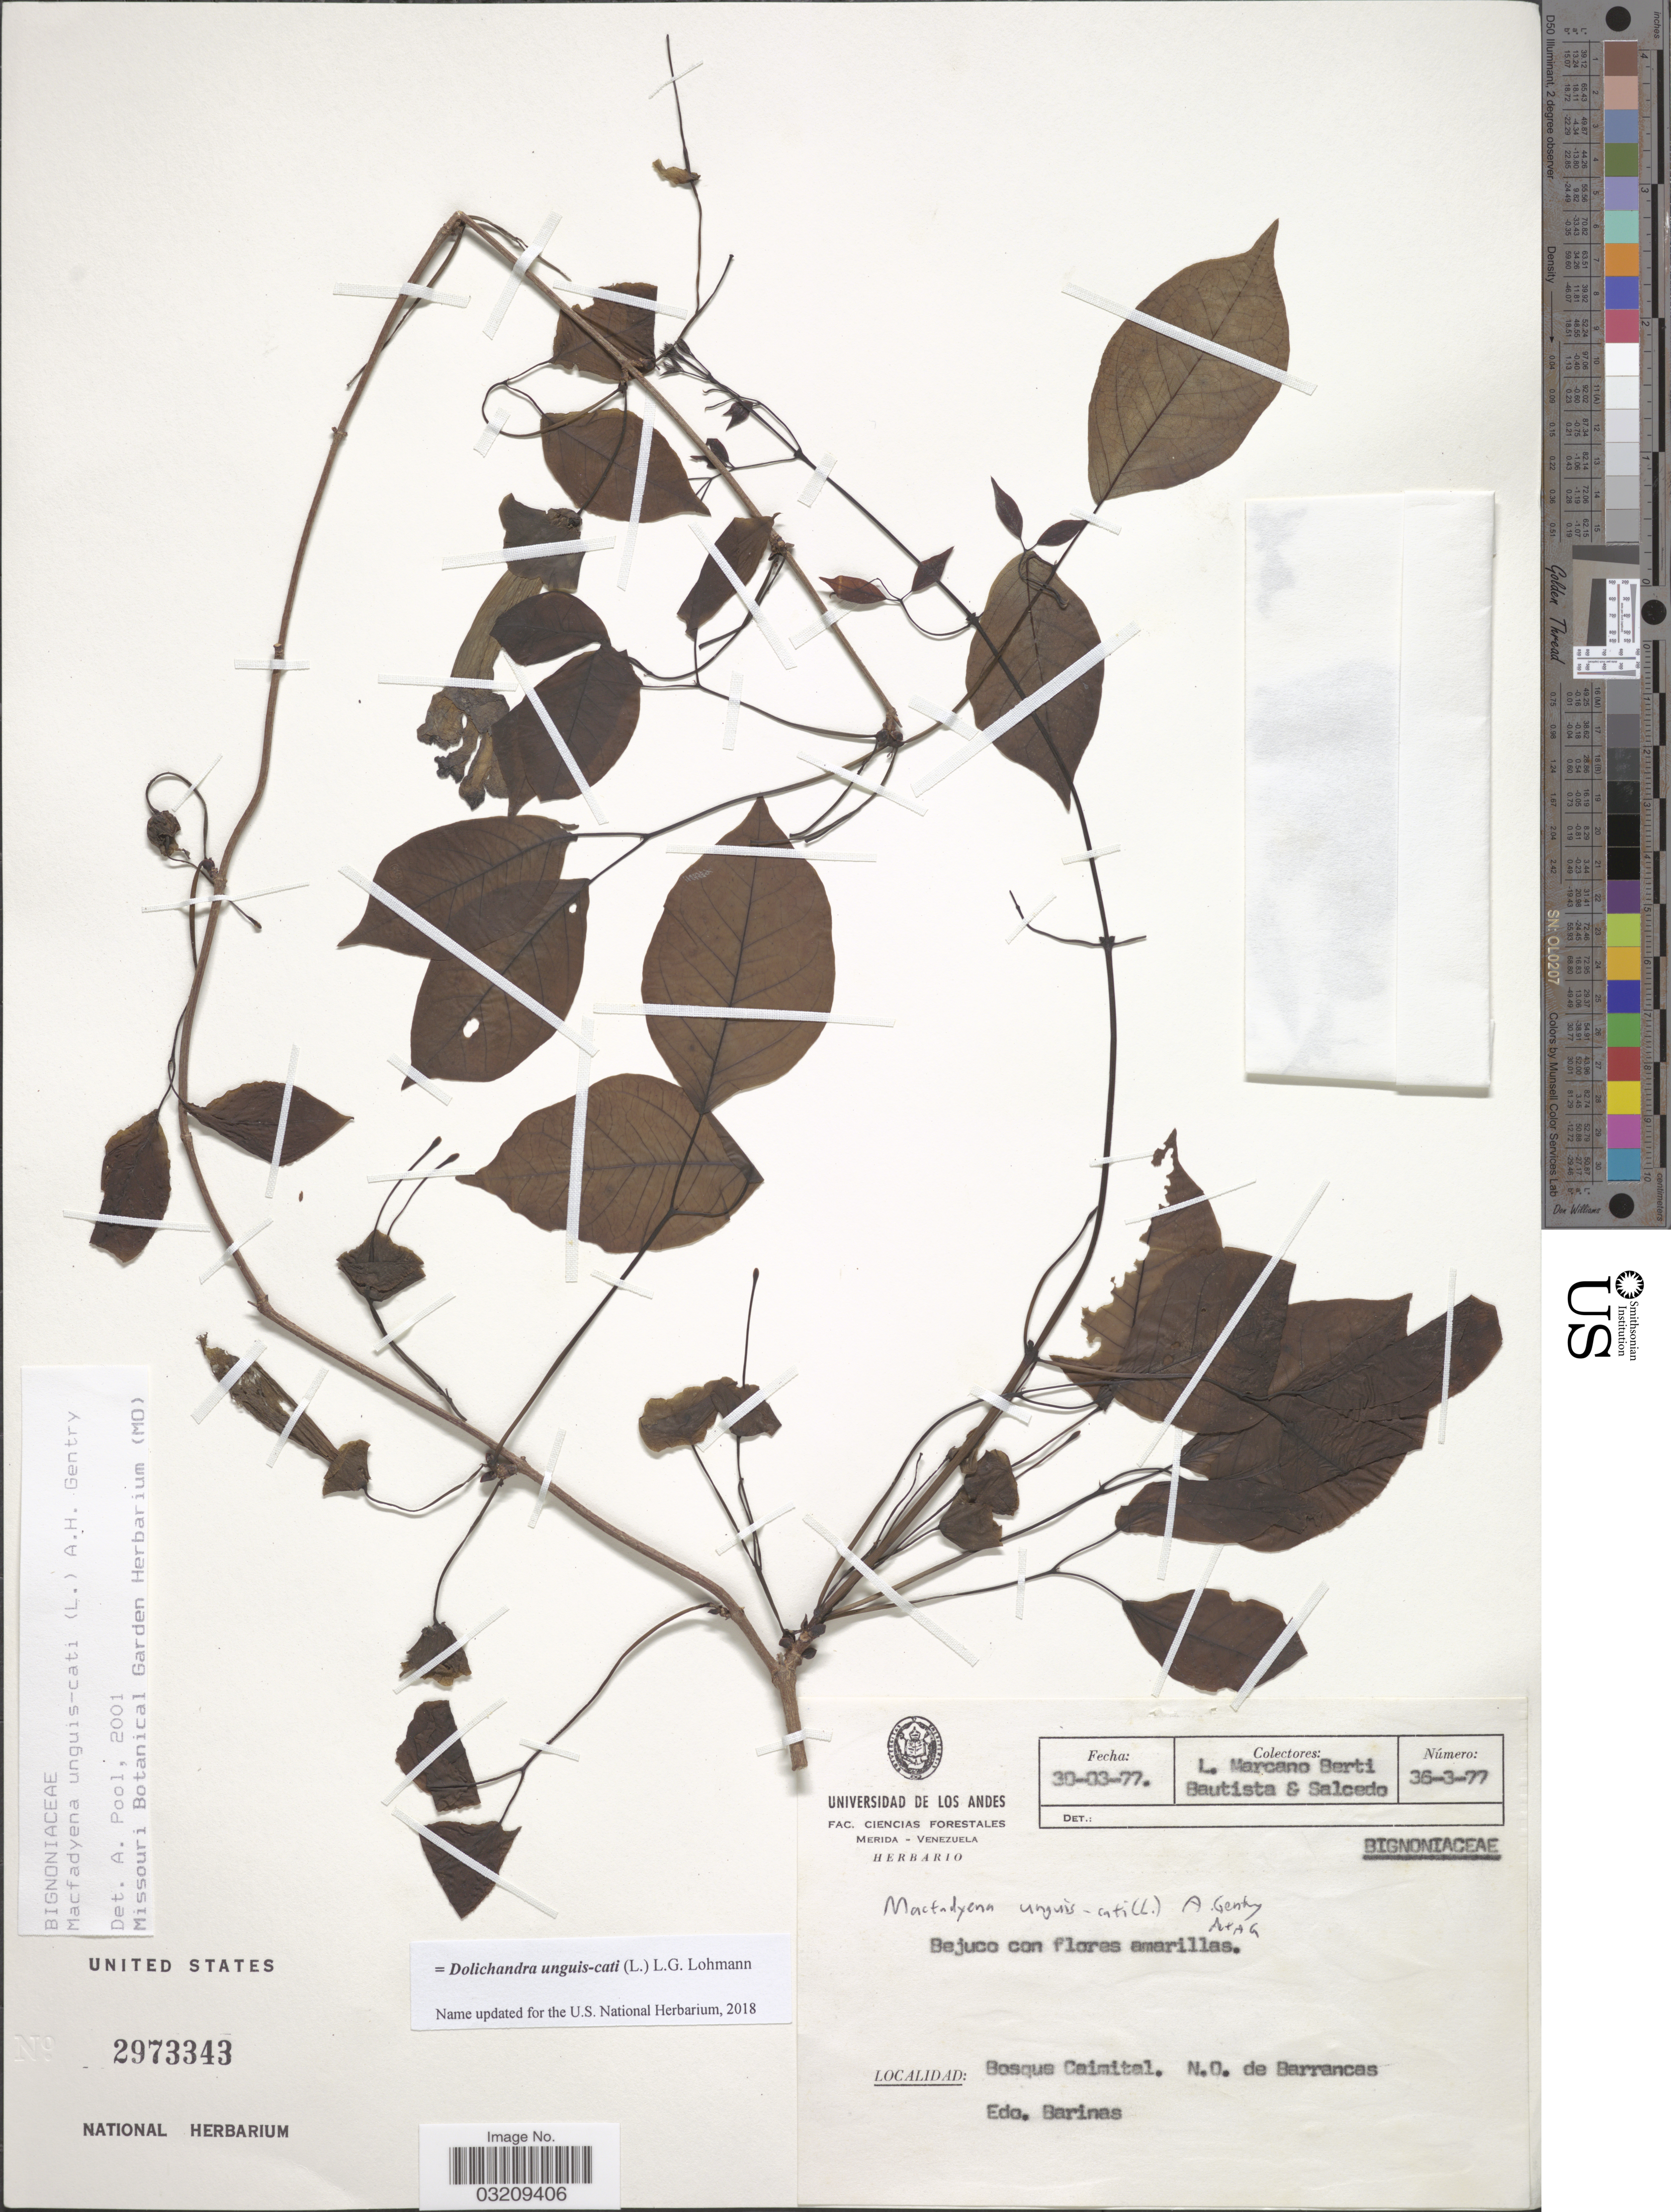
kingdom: Plantae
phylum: Tracheophyta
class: Magnoliopsida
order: Lamiales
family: Bignoniaceae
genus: Dolichandra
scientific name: Dolichandra unguis-cati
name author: (L.) L.G. Lohmann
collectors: L. Marcano-Berti, -. Bautista & Salcedo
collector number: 36-3-77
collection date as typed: Transcribed d/m/y: 30/3/77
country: Venezuela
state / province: Barinas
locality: Bosque Caimital. N.O. de Barrancas.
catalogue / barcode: US 2973343